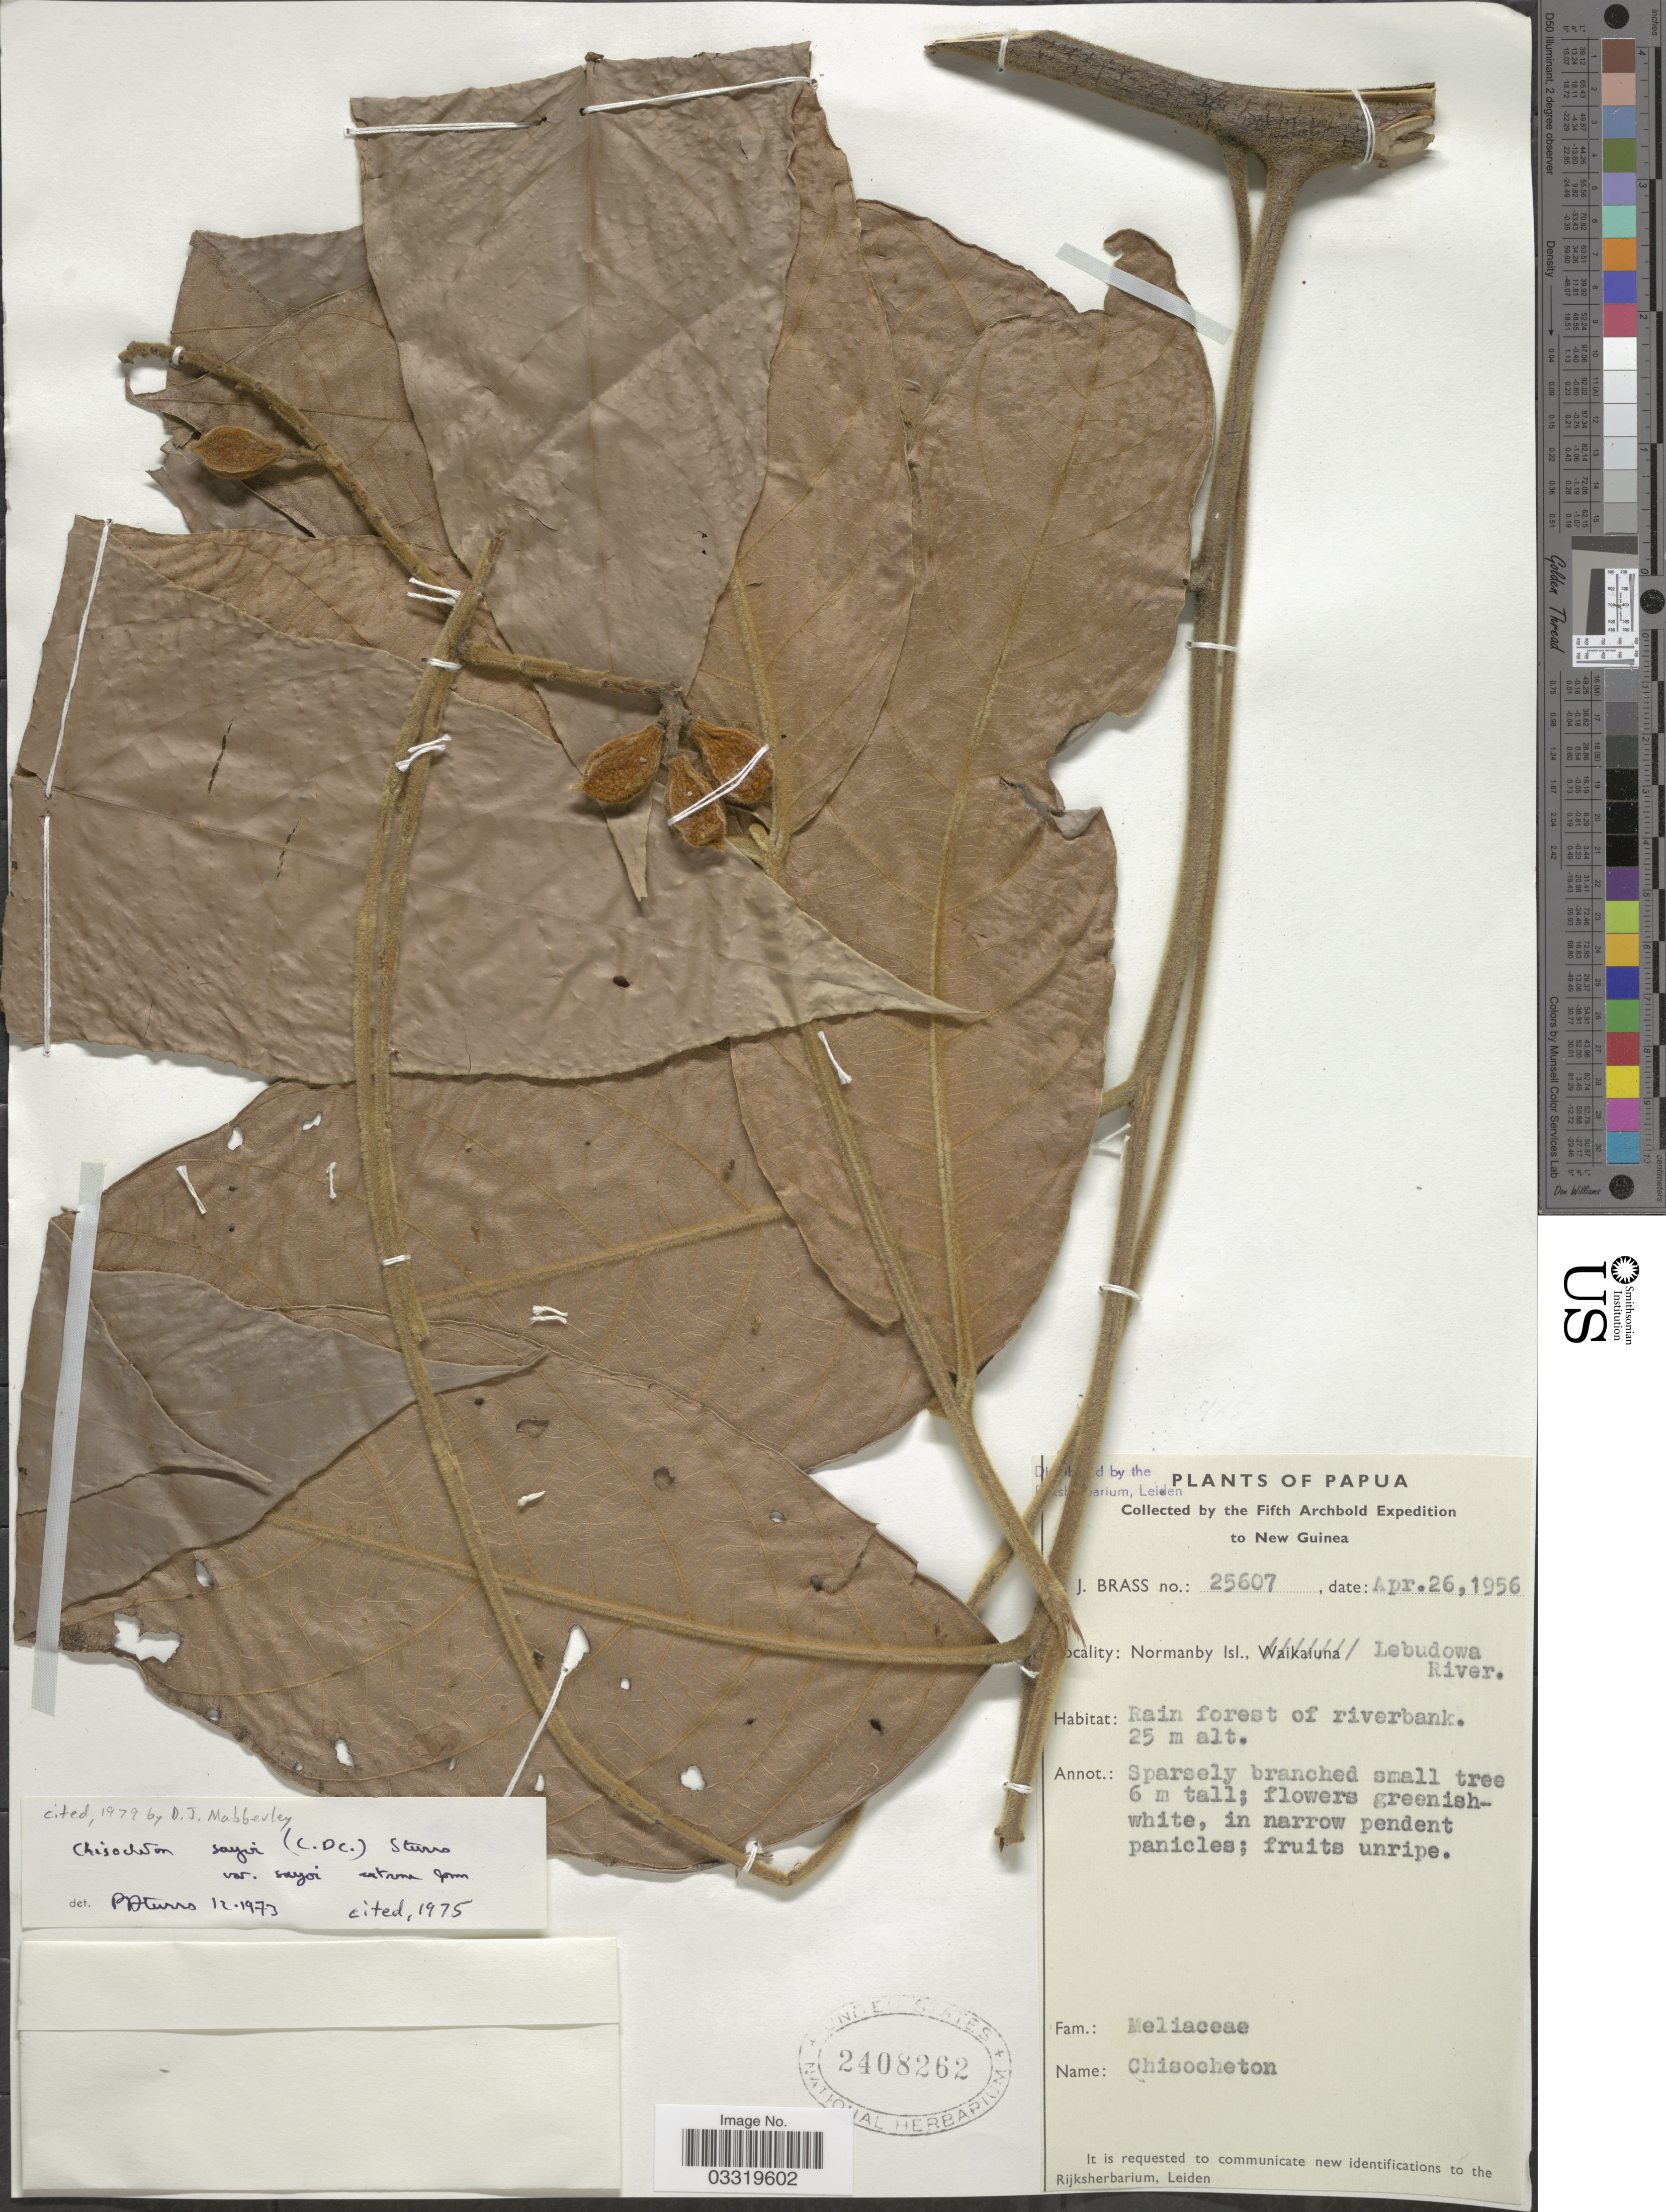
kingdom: Plantae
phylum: Tracheophyta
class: Magnoliopsida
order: Sapindales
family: Meliaceae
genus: Chisocheton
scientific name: Chisocheton sayeri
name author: (C. DC.) P.F. Stevens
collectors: L. J. Brass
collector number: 25607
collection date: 1956-04-26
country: Papua New Guinea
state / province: Milne Bay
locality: Papua. New Guinea. Normanby Isl., Lebudowa River.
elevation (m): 25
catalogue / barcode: US 2408262